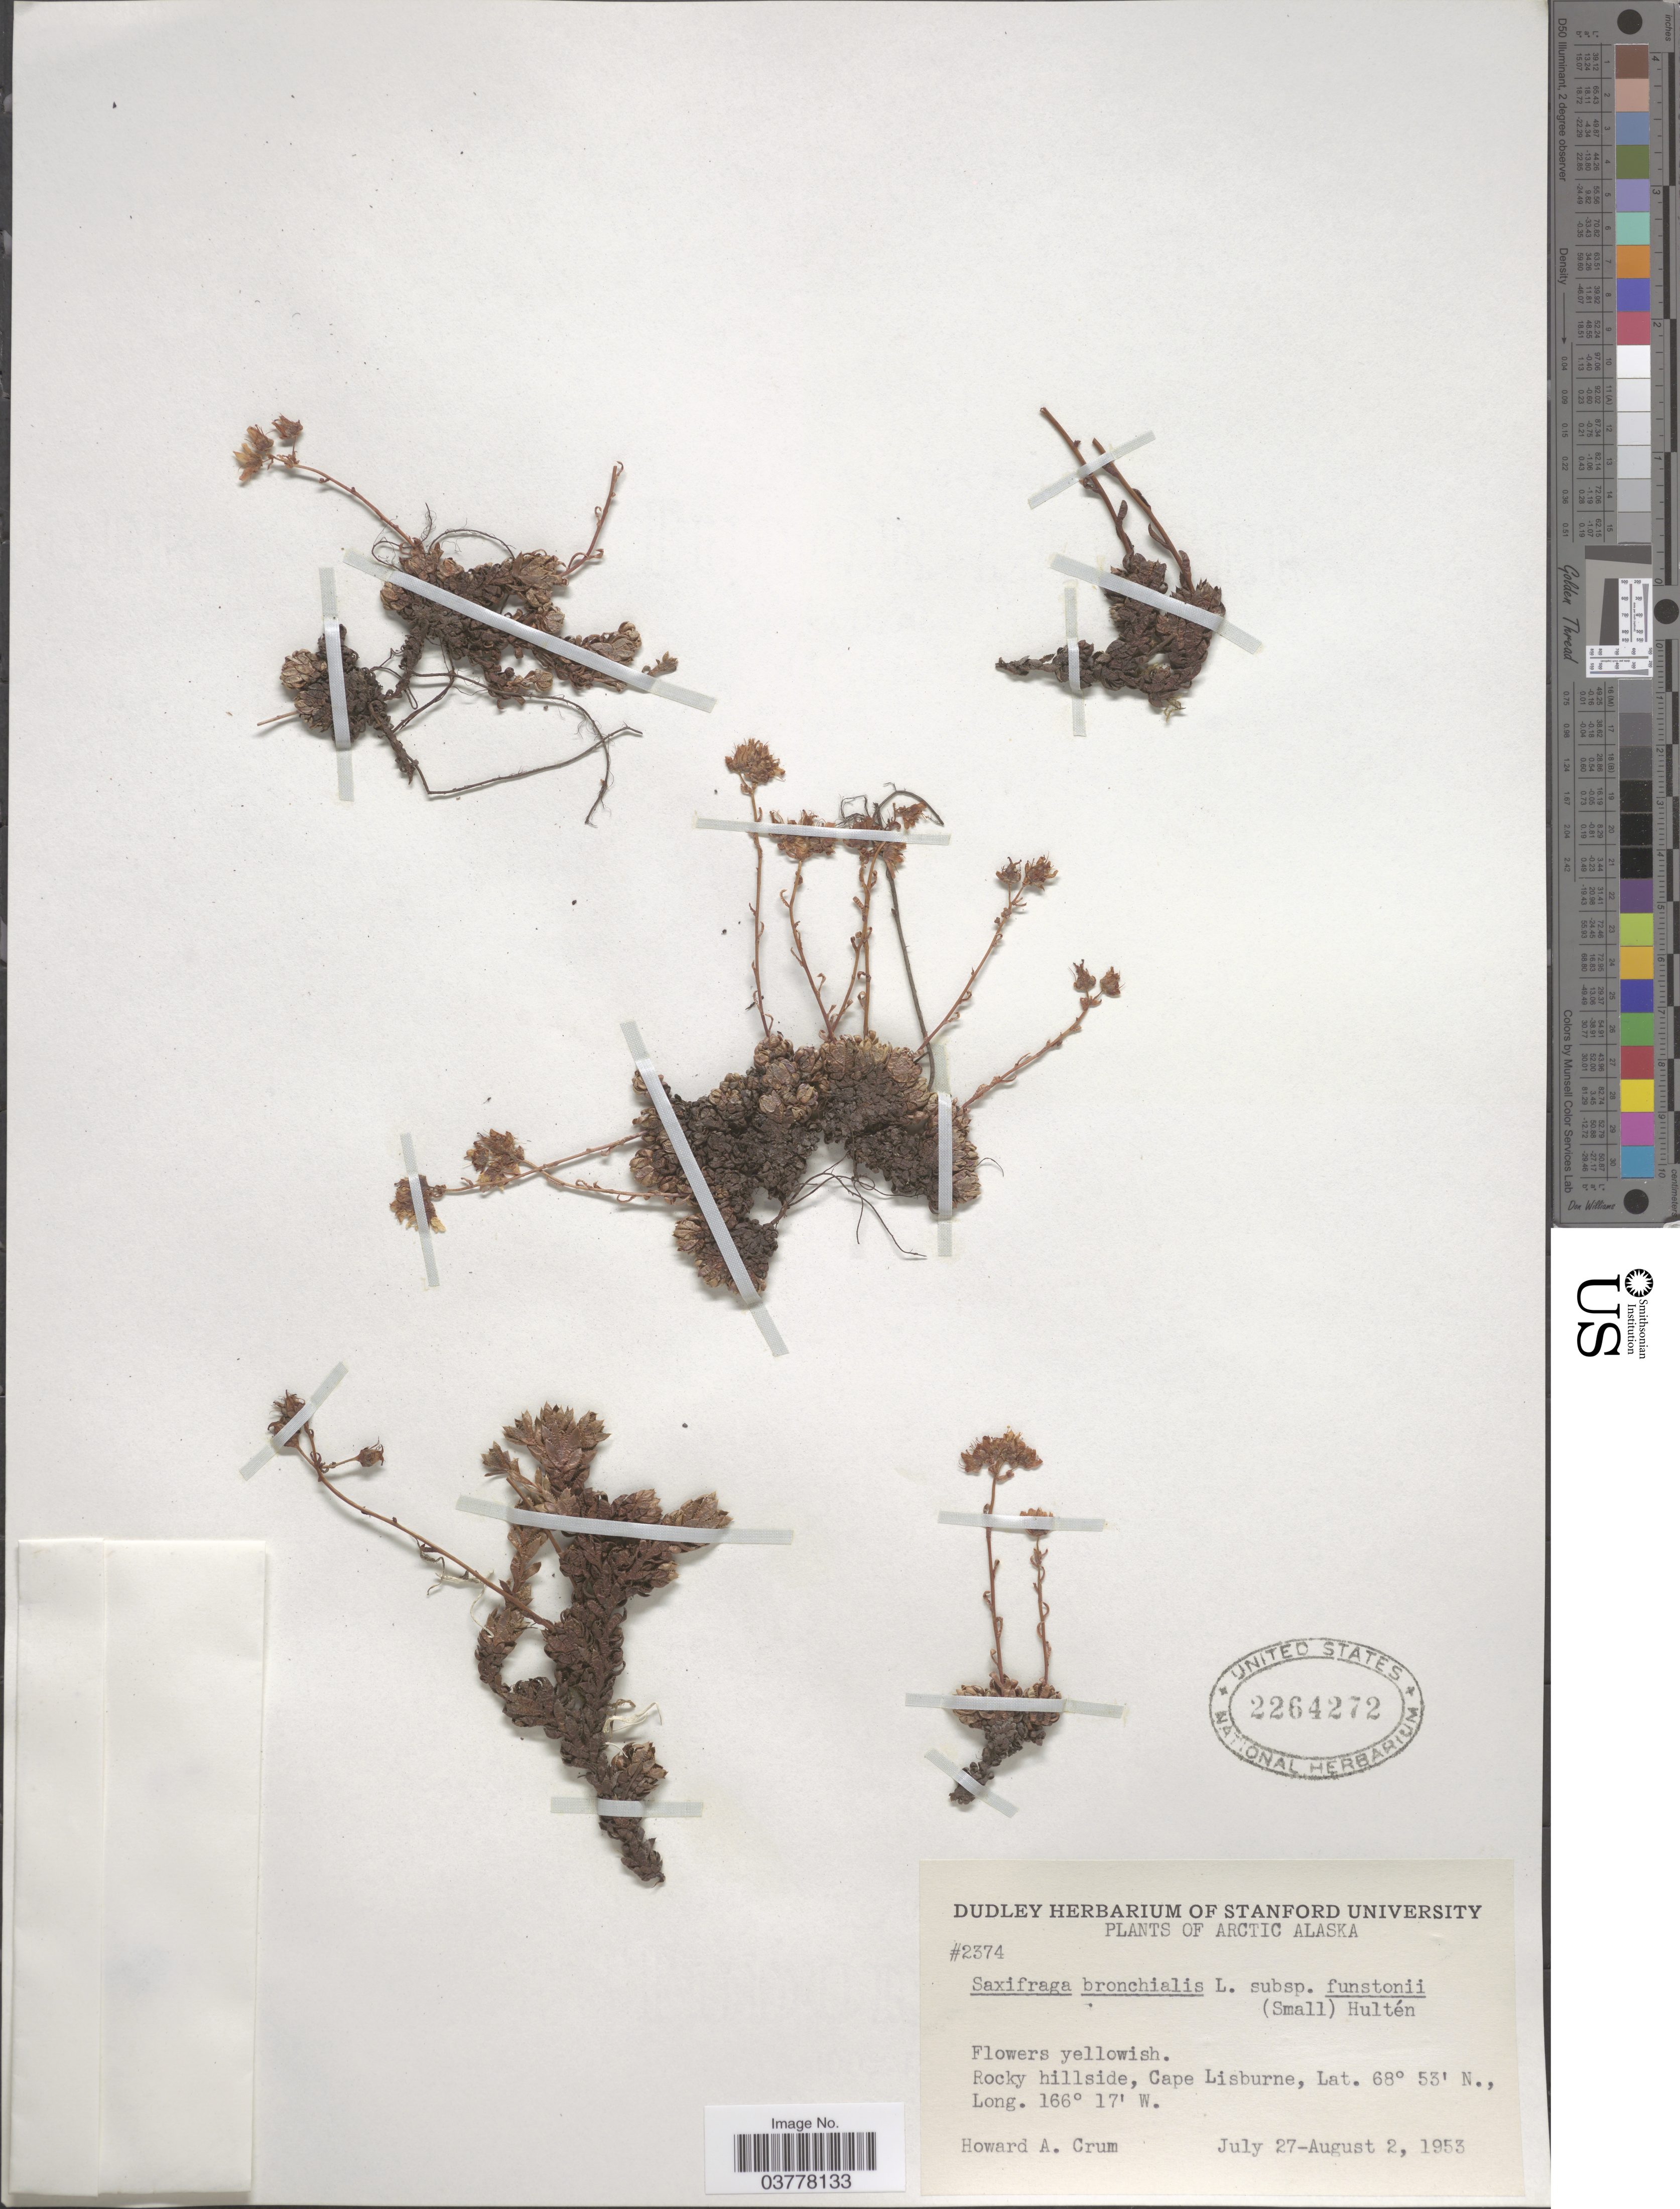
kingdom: Plantae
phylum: Tracheophyta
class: Magnoliopsida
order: Saxifragales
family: Saxifragaceae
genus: Saxifraga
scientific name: Saxifraga bronchialis subsp. funstonii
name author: (Small) Hultén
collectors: H. A. Crum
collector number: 2374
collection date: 1953-07-27/1953-08-02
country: United States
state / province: Alaska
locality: Arctic Alaska. Cape Lisburne.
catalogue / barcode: US 2264272